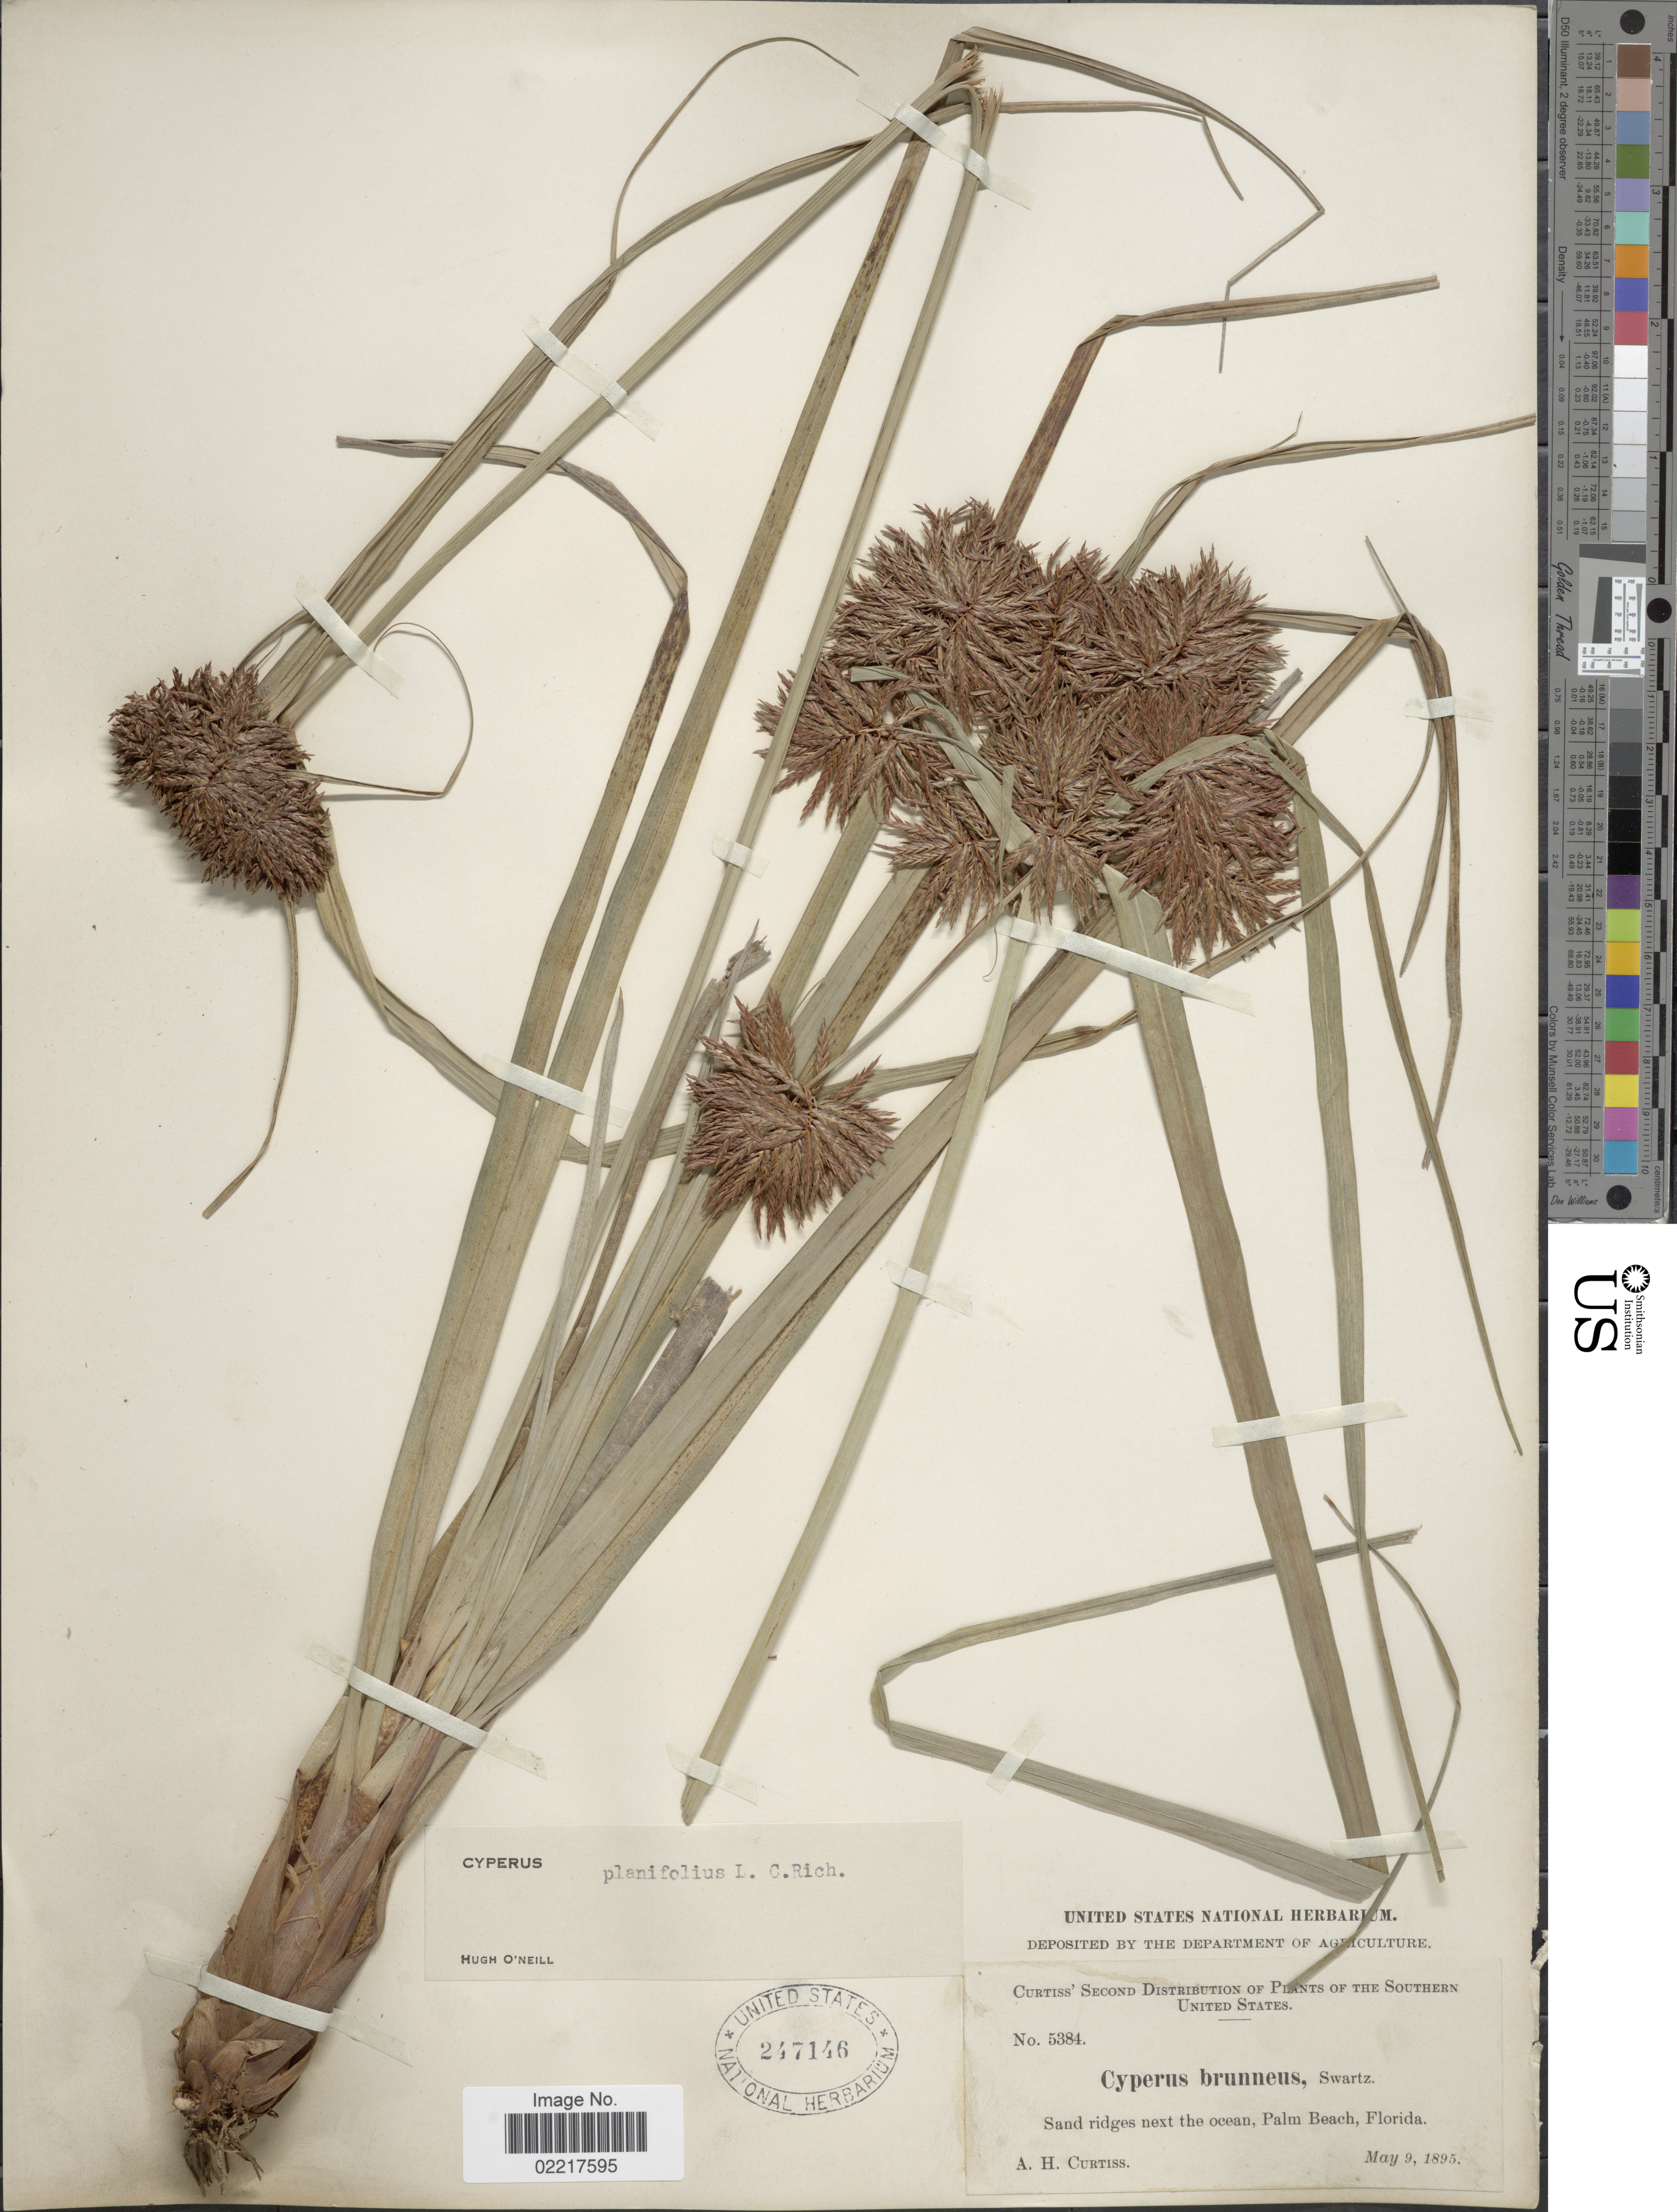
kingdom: Plantae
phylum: Tracheophyta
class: Liliopsida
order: Poales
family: Cyperaceae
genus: Cyperus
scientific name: Cyperus planifolius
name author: Rich.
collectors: A. H. Curtiss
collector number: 5384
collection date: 1895-05-09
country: United States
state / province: Florida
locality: The Southern United States, Sand ridges next the ocean, Palm Beach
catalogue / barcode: US 247146